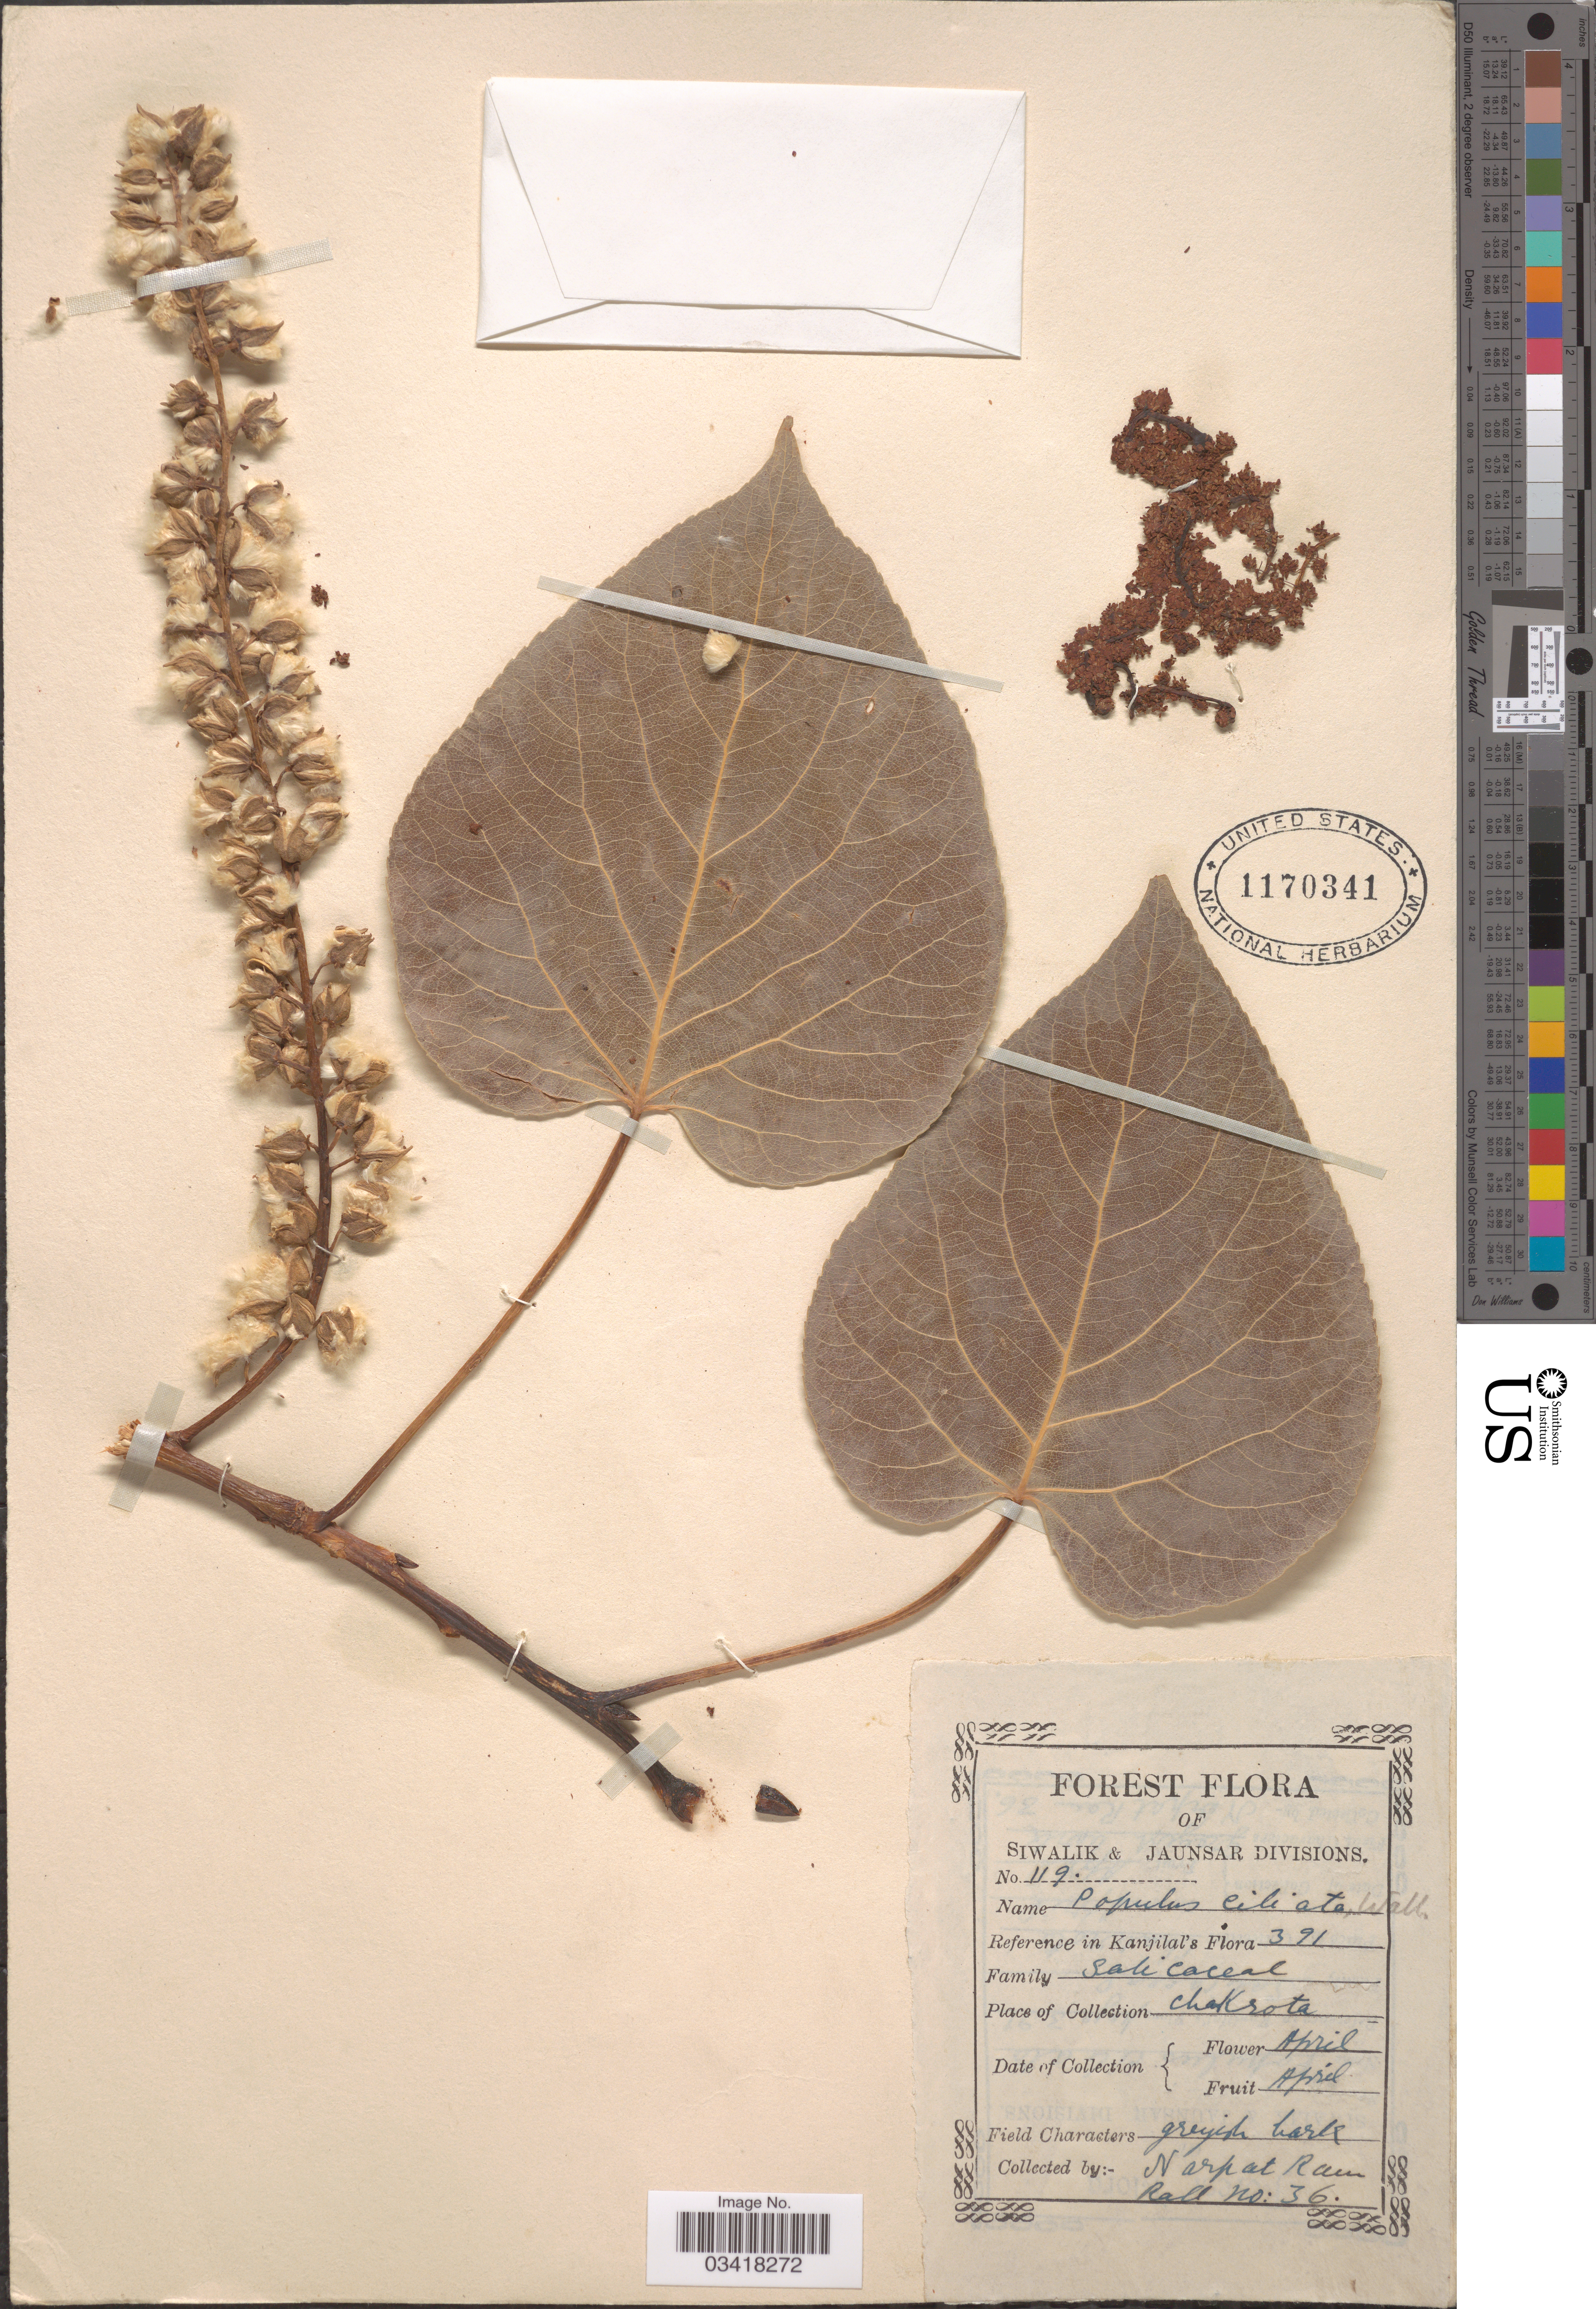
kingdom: Plantae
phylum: Tracheophyta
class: Magnoliopsida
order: Malpighiales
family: Salicaceae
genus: Populus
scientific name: Populus ciliata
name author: Wall. ex Royle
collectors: N. Ramrall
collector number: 36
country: India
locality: Siwalik & Jaunsar Divisions. Chakrota.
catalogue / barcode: US 1170341